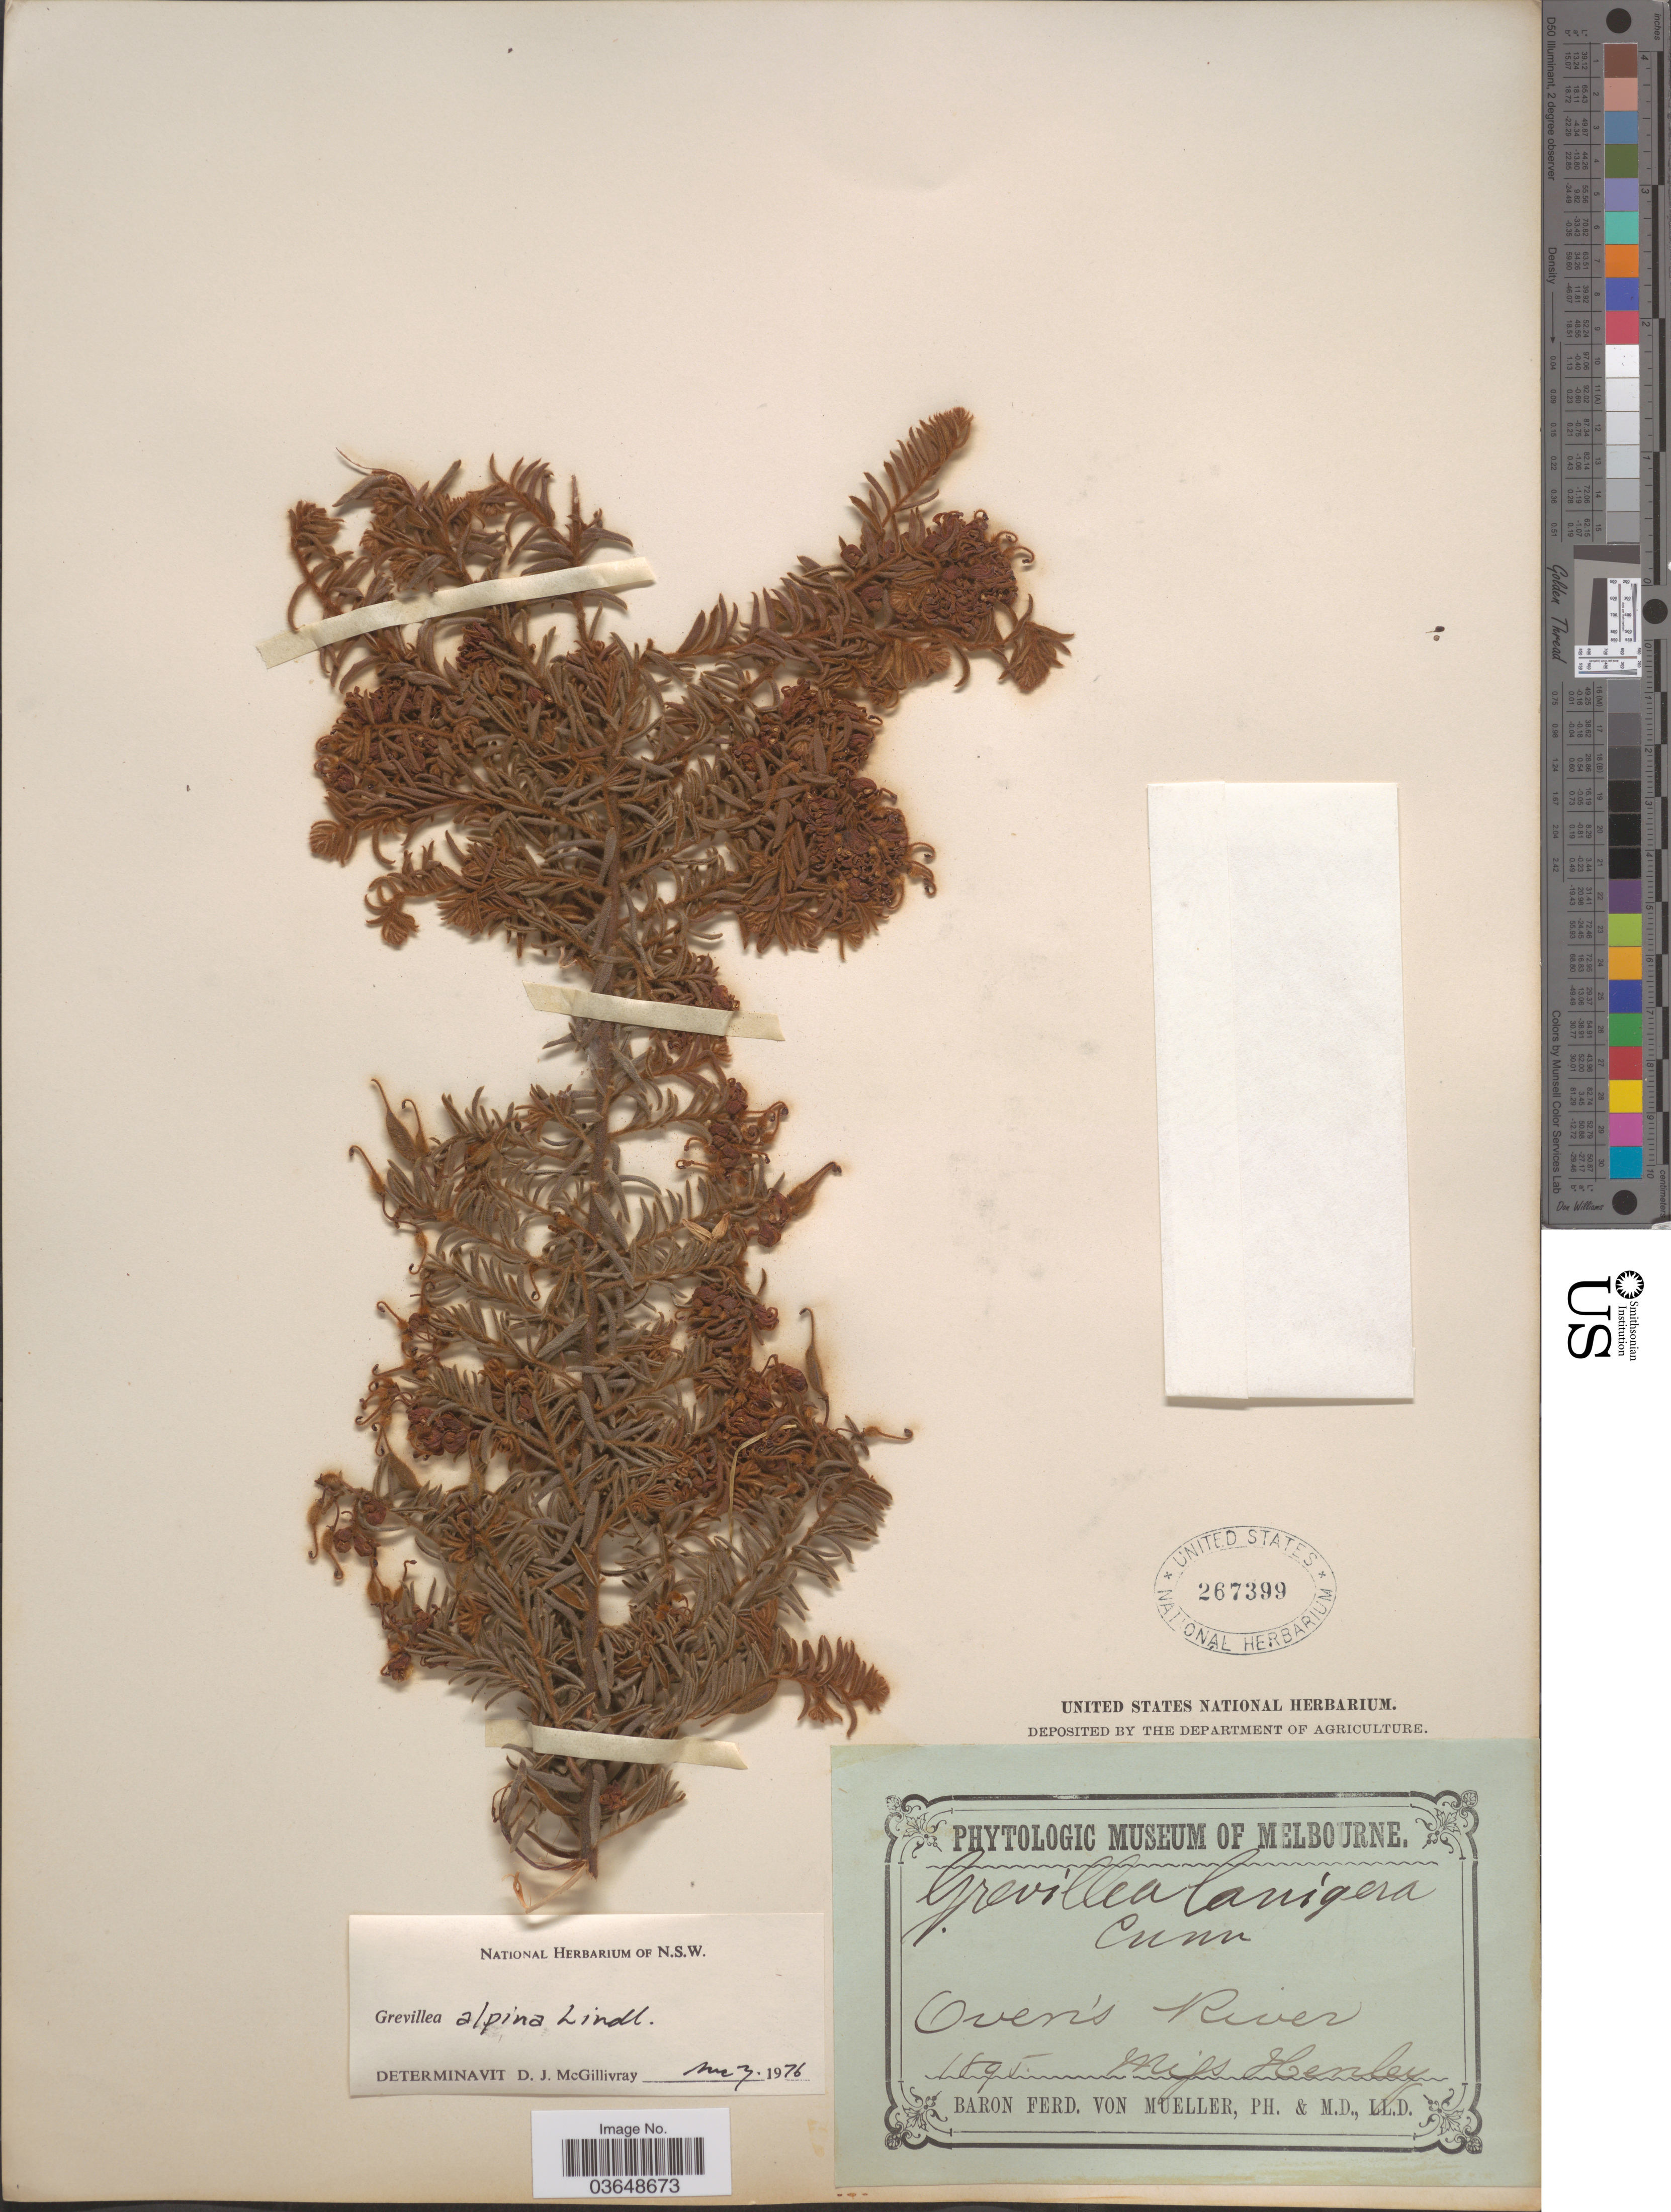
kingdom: Plantae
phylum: Tracheophyta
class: Magnoliopsida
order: Proteales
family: Proteaceae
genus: Grevillea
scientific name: Grevillea alpina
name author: Lindl.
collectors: Miss Henley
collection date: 1895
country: Australia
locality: Oven's River.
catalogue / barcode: US 267399